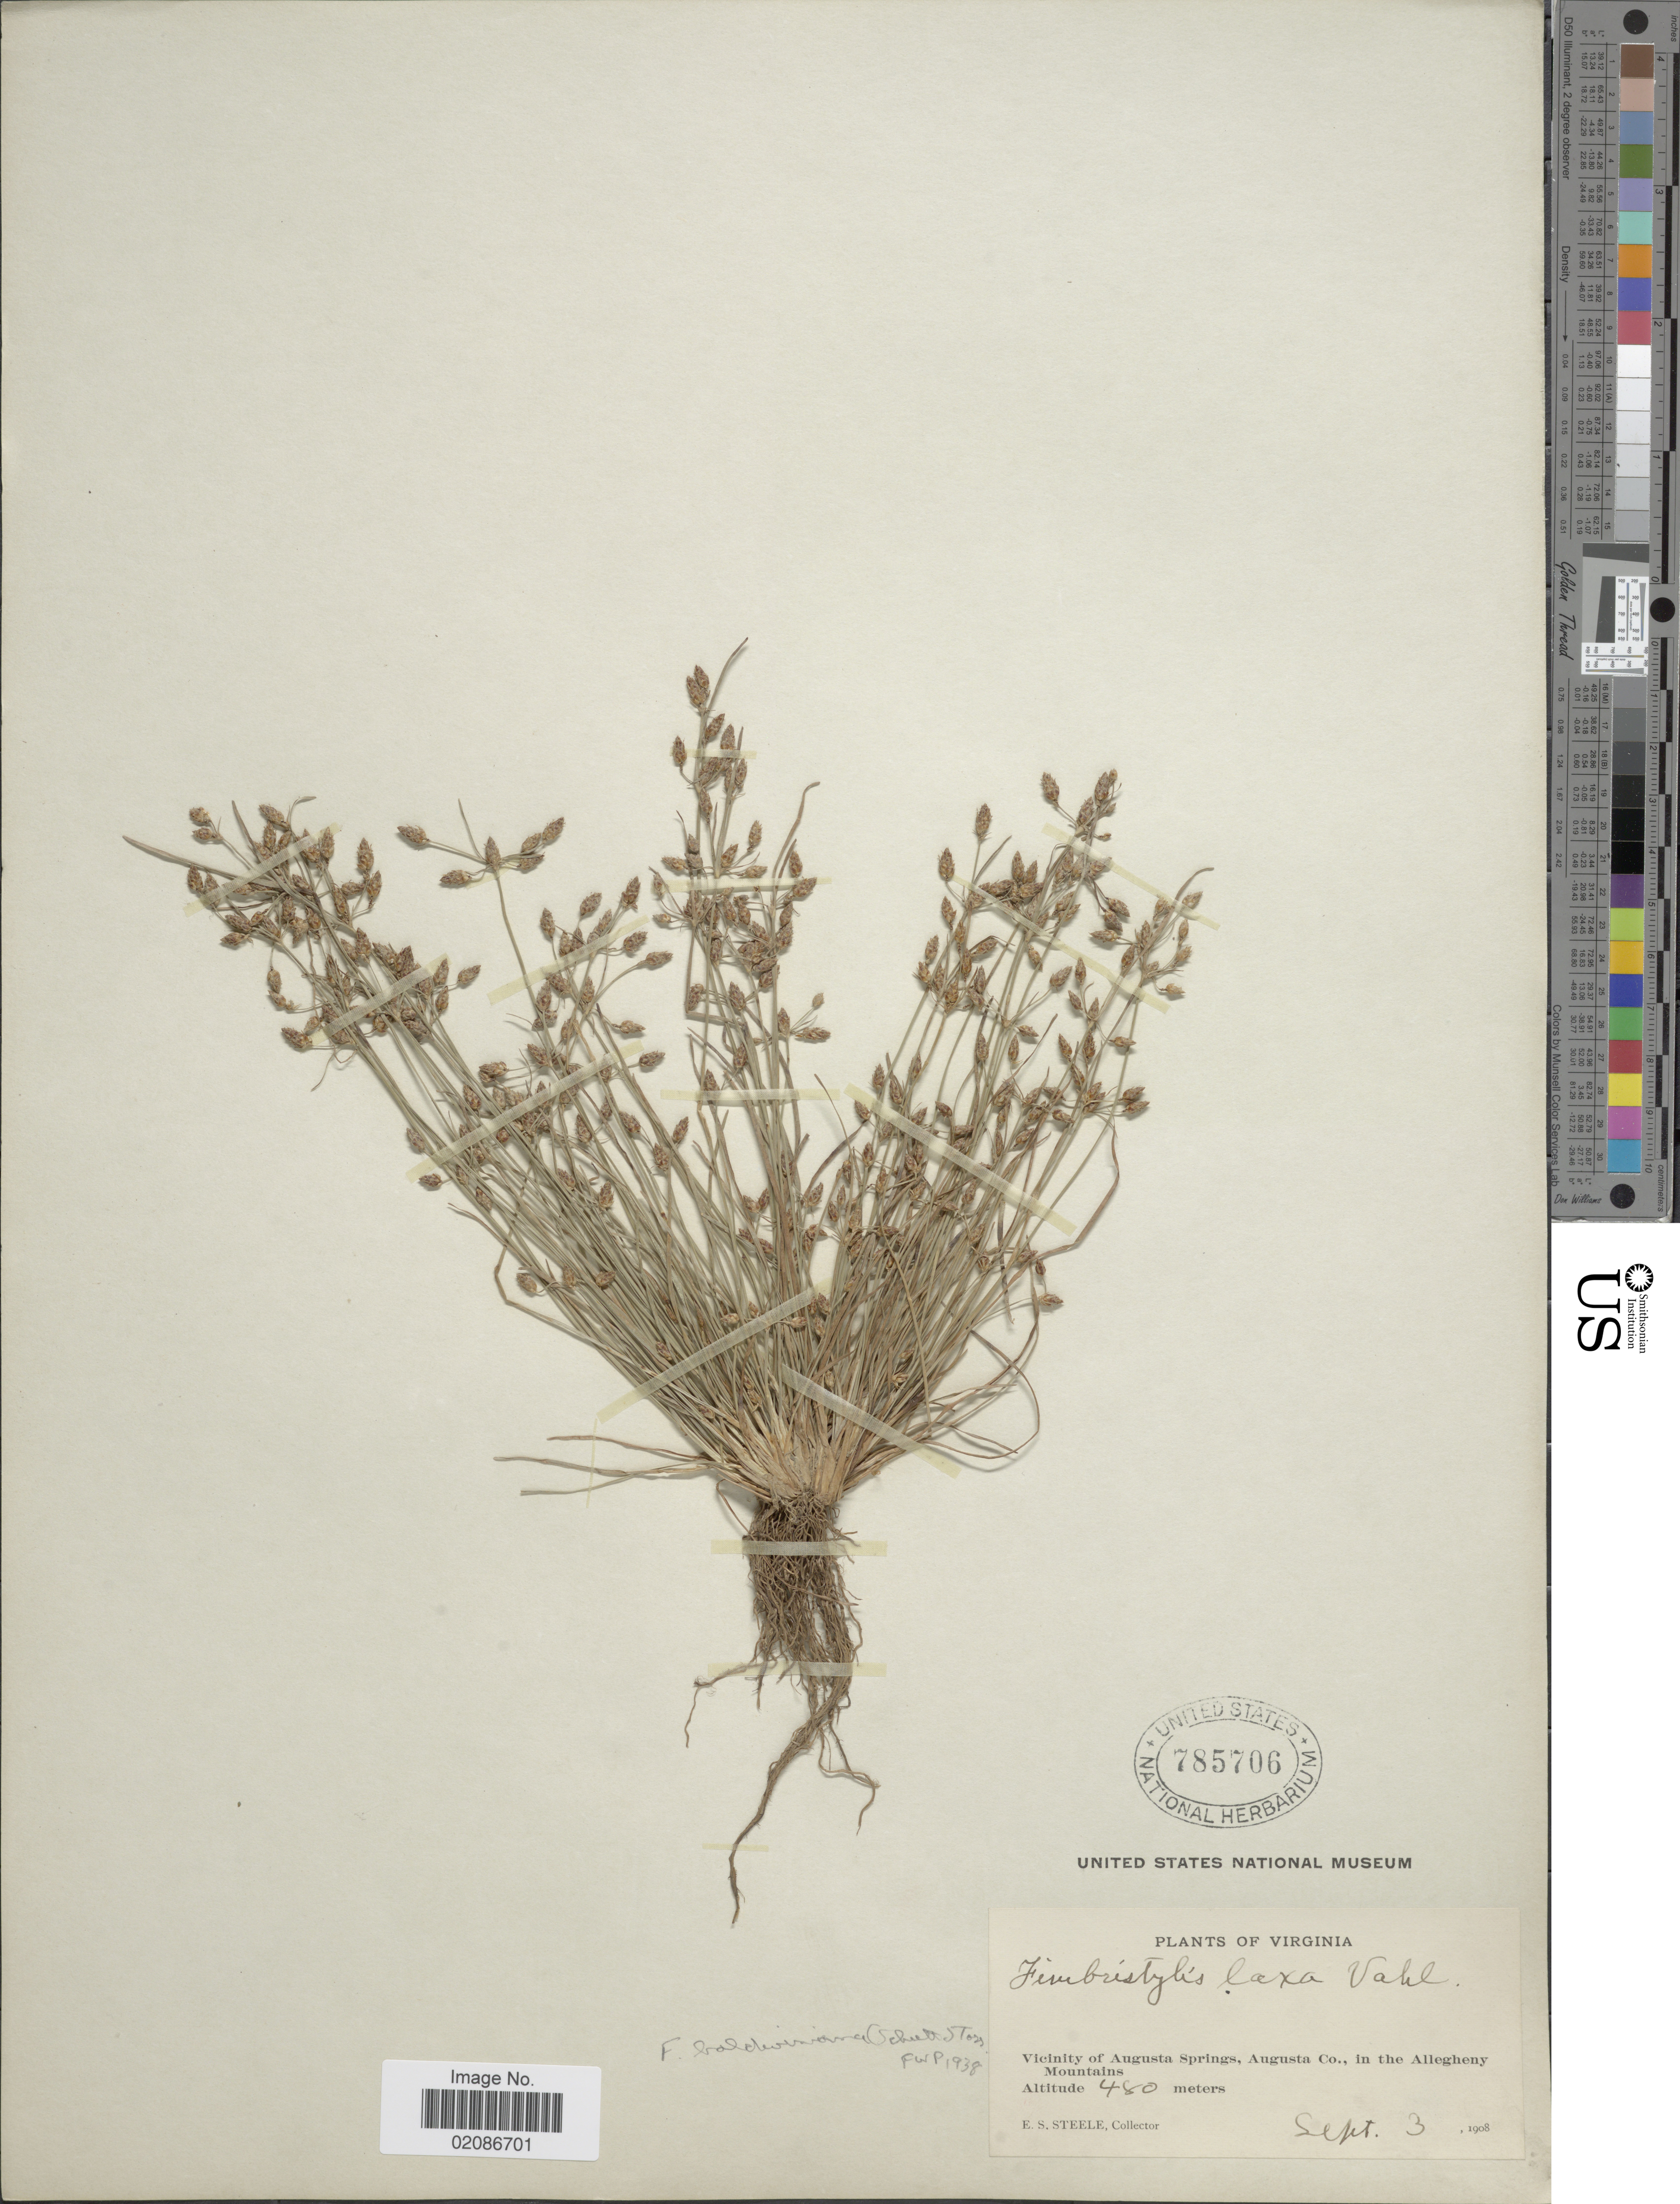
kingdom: Plantae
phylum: Tracheophyta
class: Liliopsida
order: Poales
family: Cyperaceae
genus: Fimbristylis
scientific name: Fimbristylis dichotoma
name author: (L.) Vahl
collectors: E. Steele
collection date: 1908-08-03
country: United States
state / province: Virginia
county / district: Augusta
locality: Vicinity of Augusta Springs, Augusta Co., in the Allegheny Mountains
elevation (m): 480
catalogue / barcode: US 785706